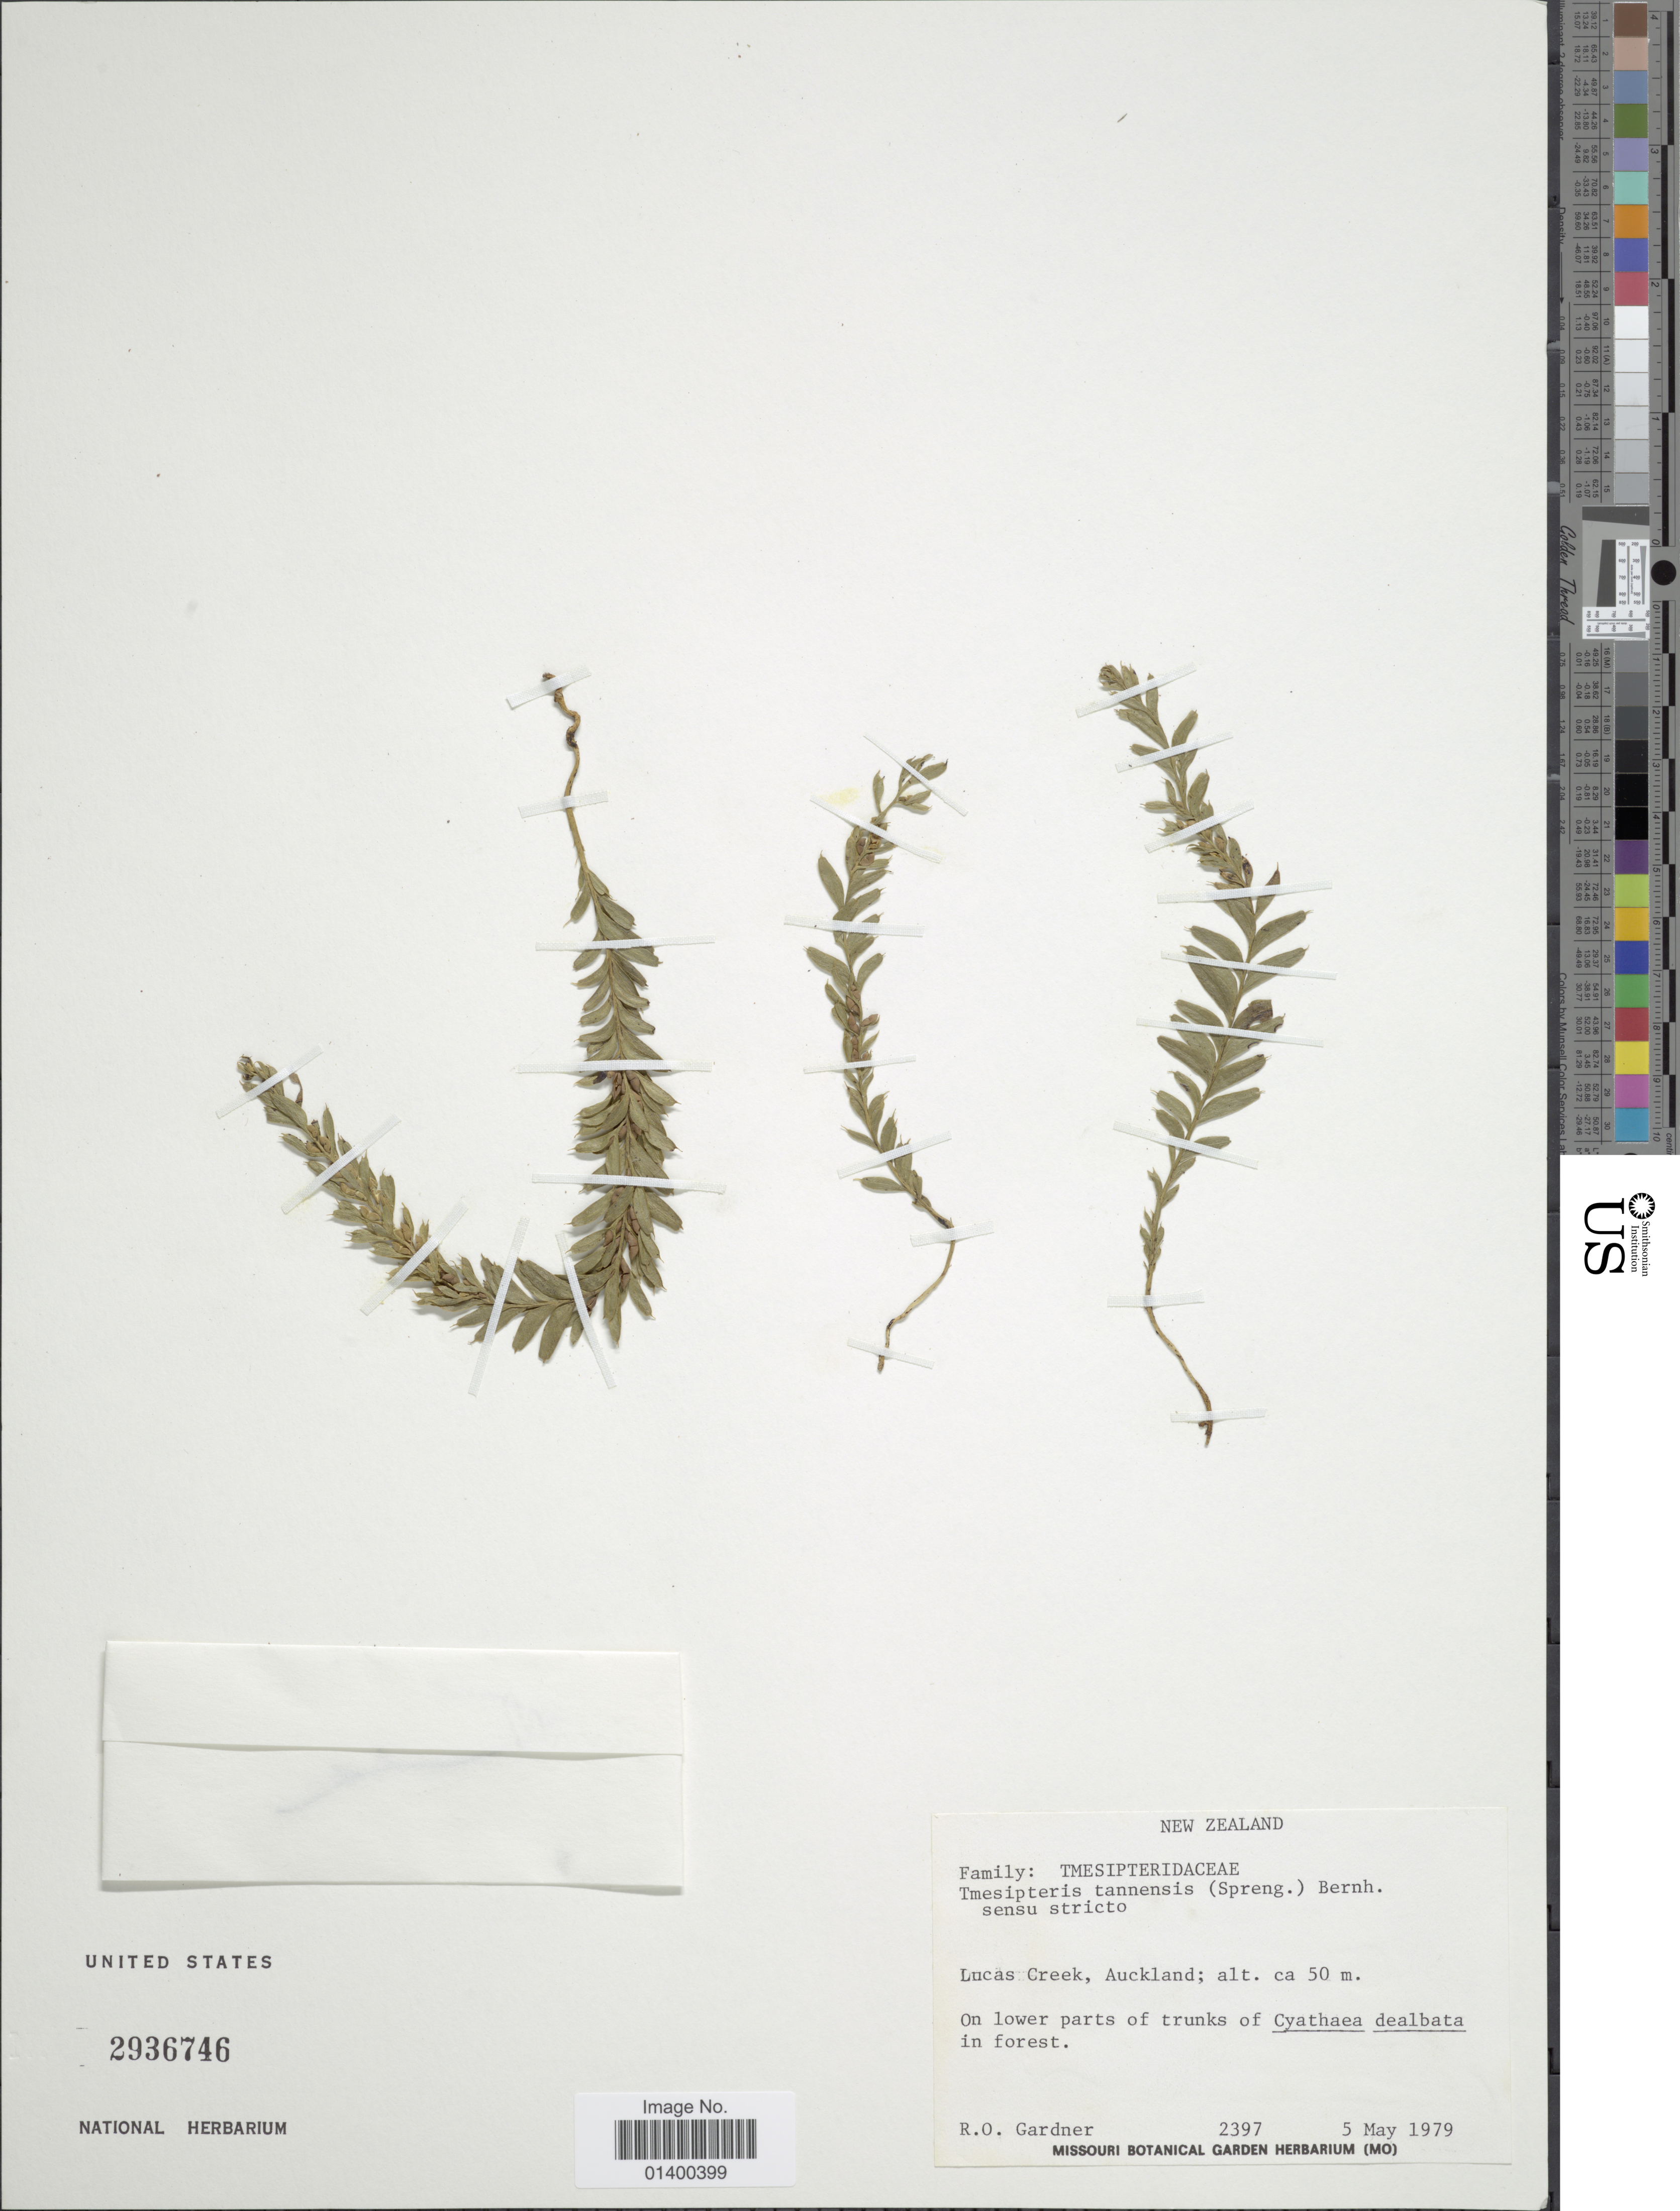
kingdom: Plantae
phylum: Tracheophyta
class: Polypodiopsida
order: Psilotales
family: Psilotaceae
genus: Tmesipteris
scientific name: Tmesipteris tannensis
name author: (Spreng.) Bernh.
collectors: R. O. Gardner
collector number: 2397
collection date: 1979-05-05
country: New Zealand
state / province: Auckland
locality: Lucas Creek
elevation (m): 50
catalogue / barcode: US 2936746